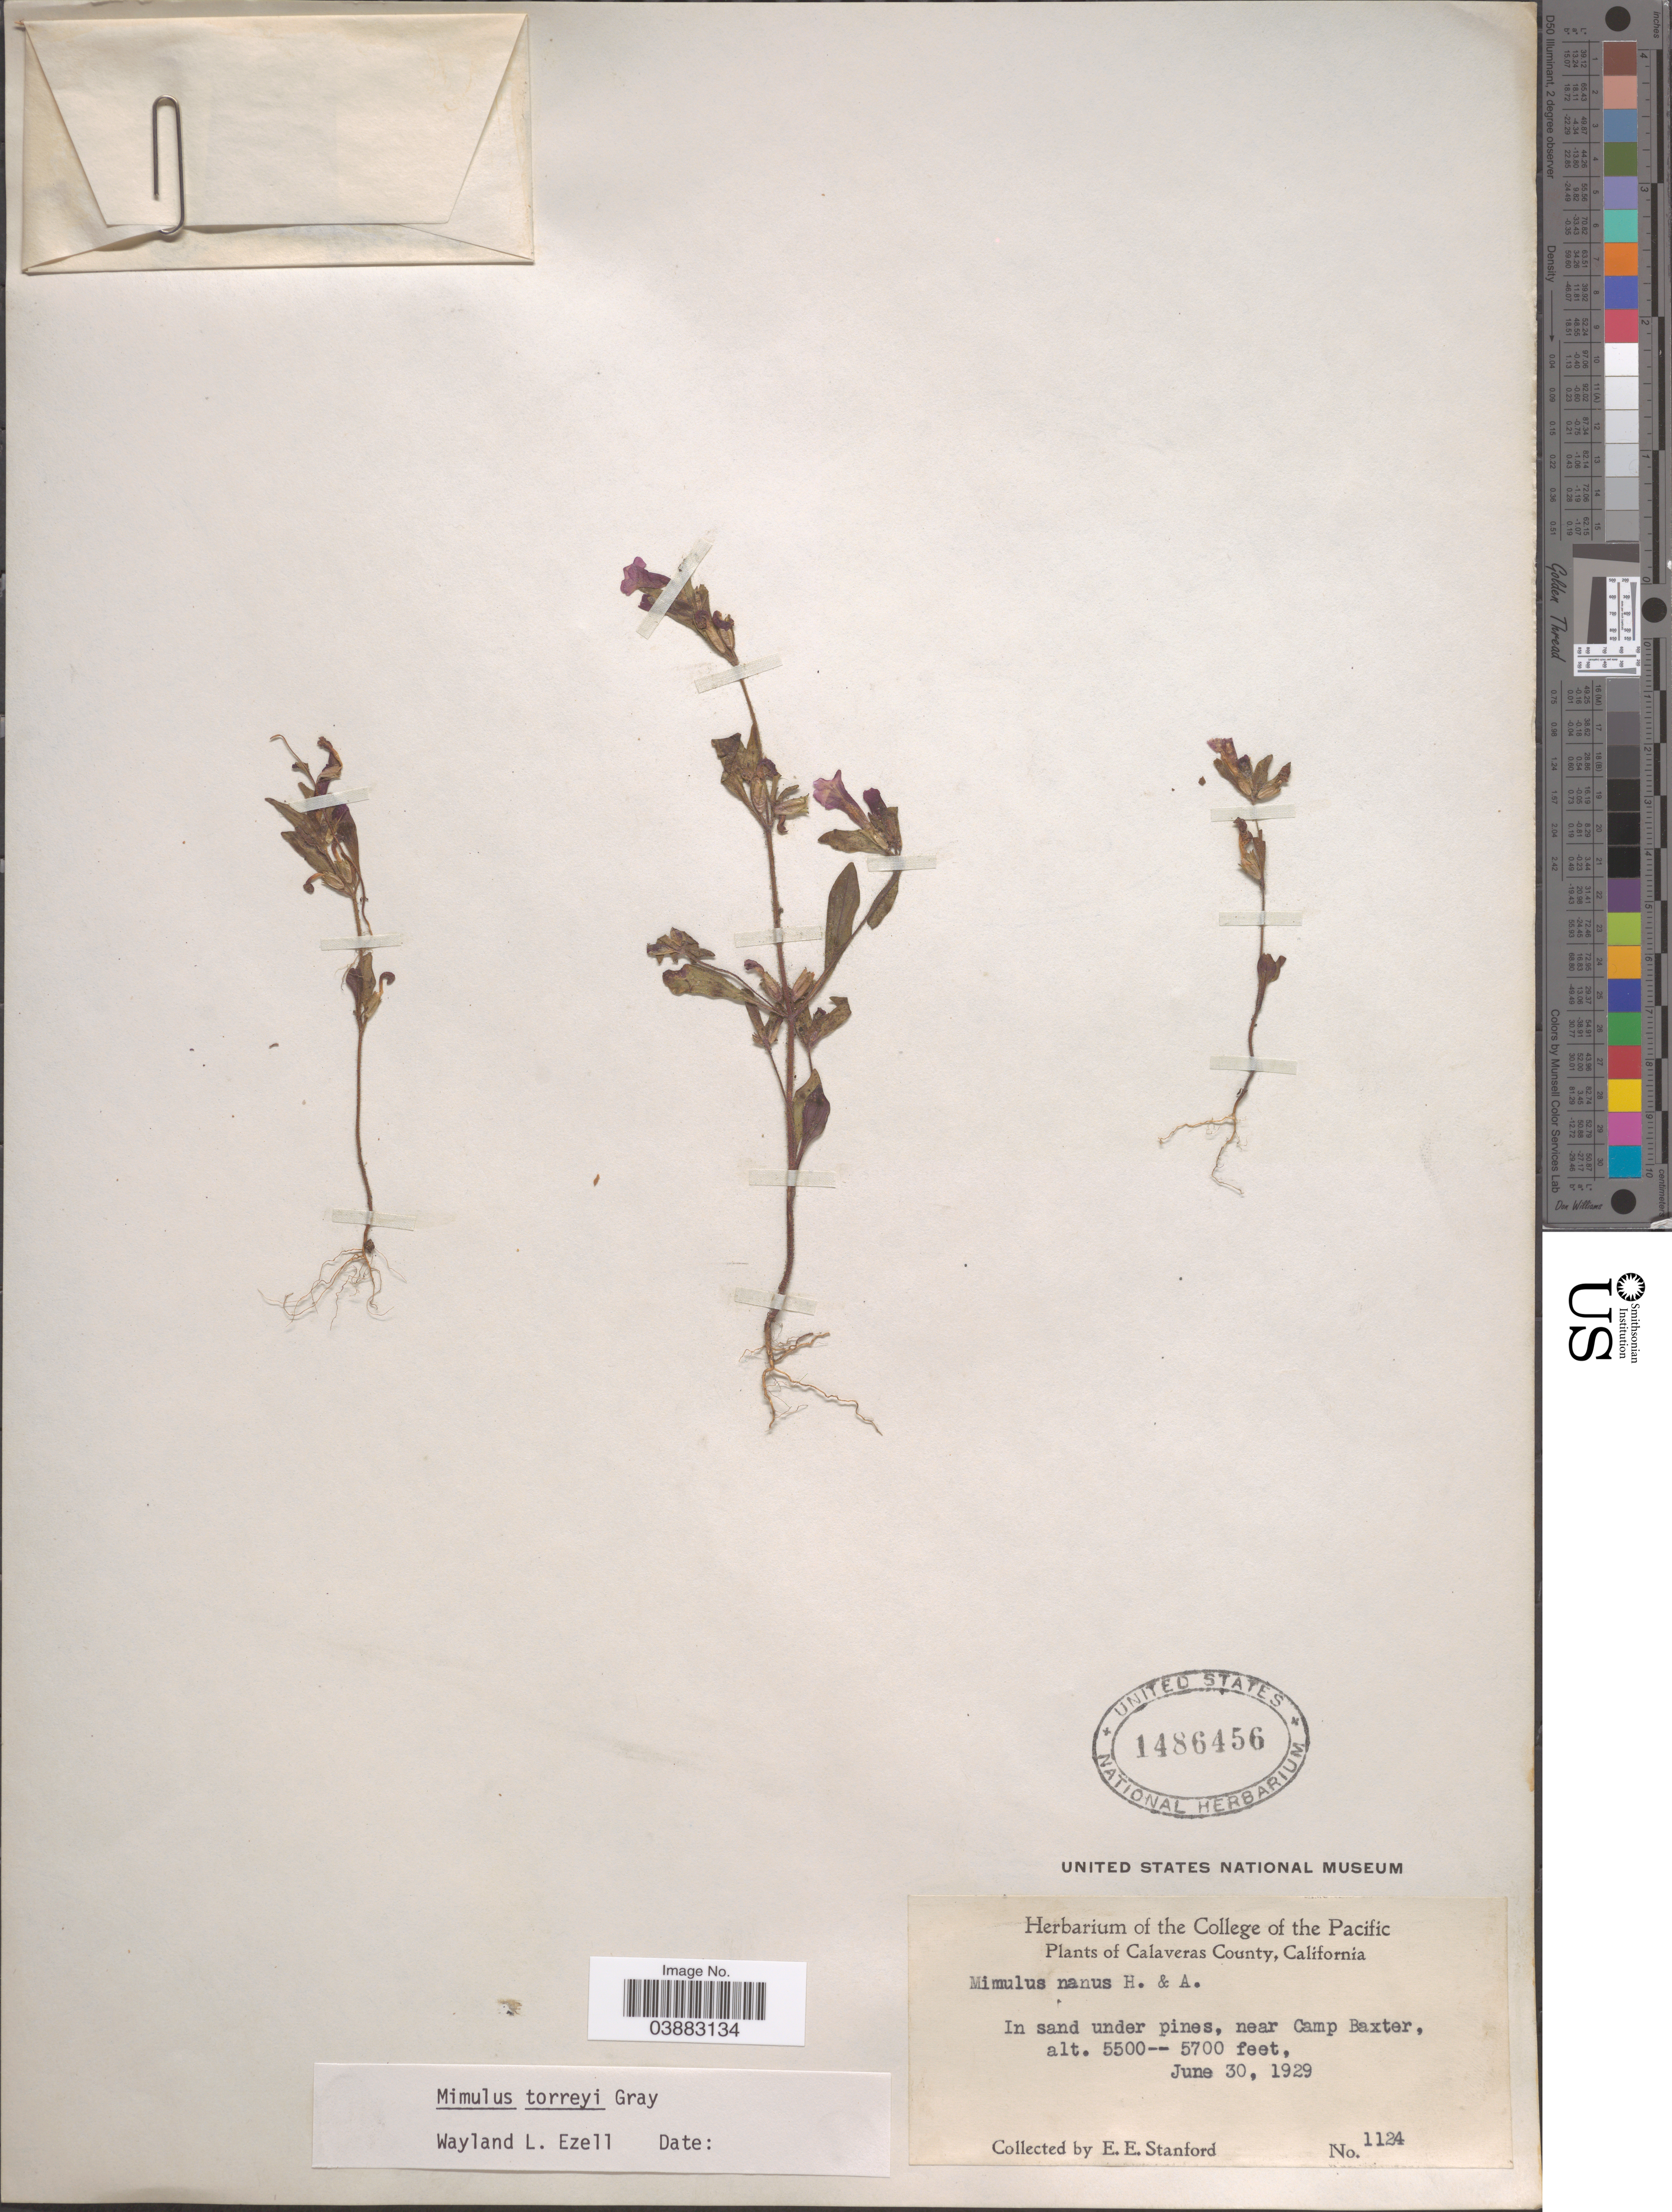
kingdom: Plantae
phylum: Tracheophyta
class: Magnoliopsida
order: Lamiales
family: Phrymaceae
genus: Mimulus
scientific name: Mimulus torreyi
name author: A. Gray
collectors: E. Stanford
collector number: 1124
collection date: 1929-06-30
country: United States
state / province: California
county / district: Calaveras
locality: Calaveras County. In sand under pines, near Camp Baxter.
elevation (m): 1676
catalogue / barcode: US 1486456